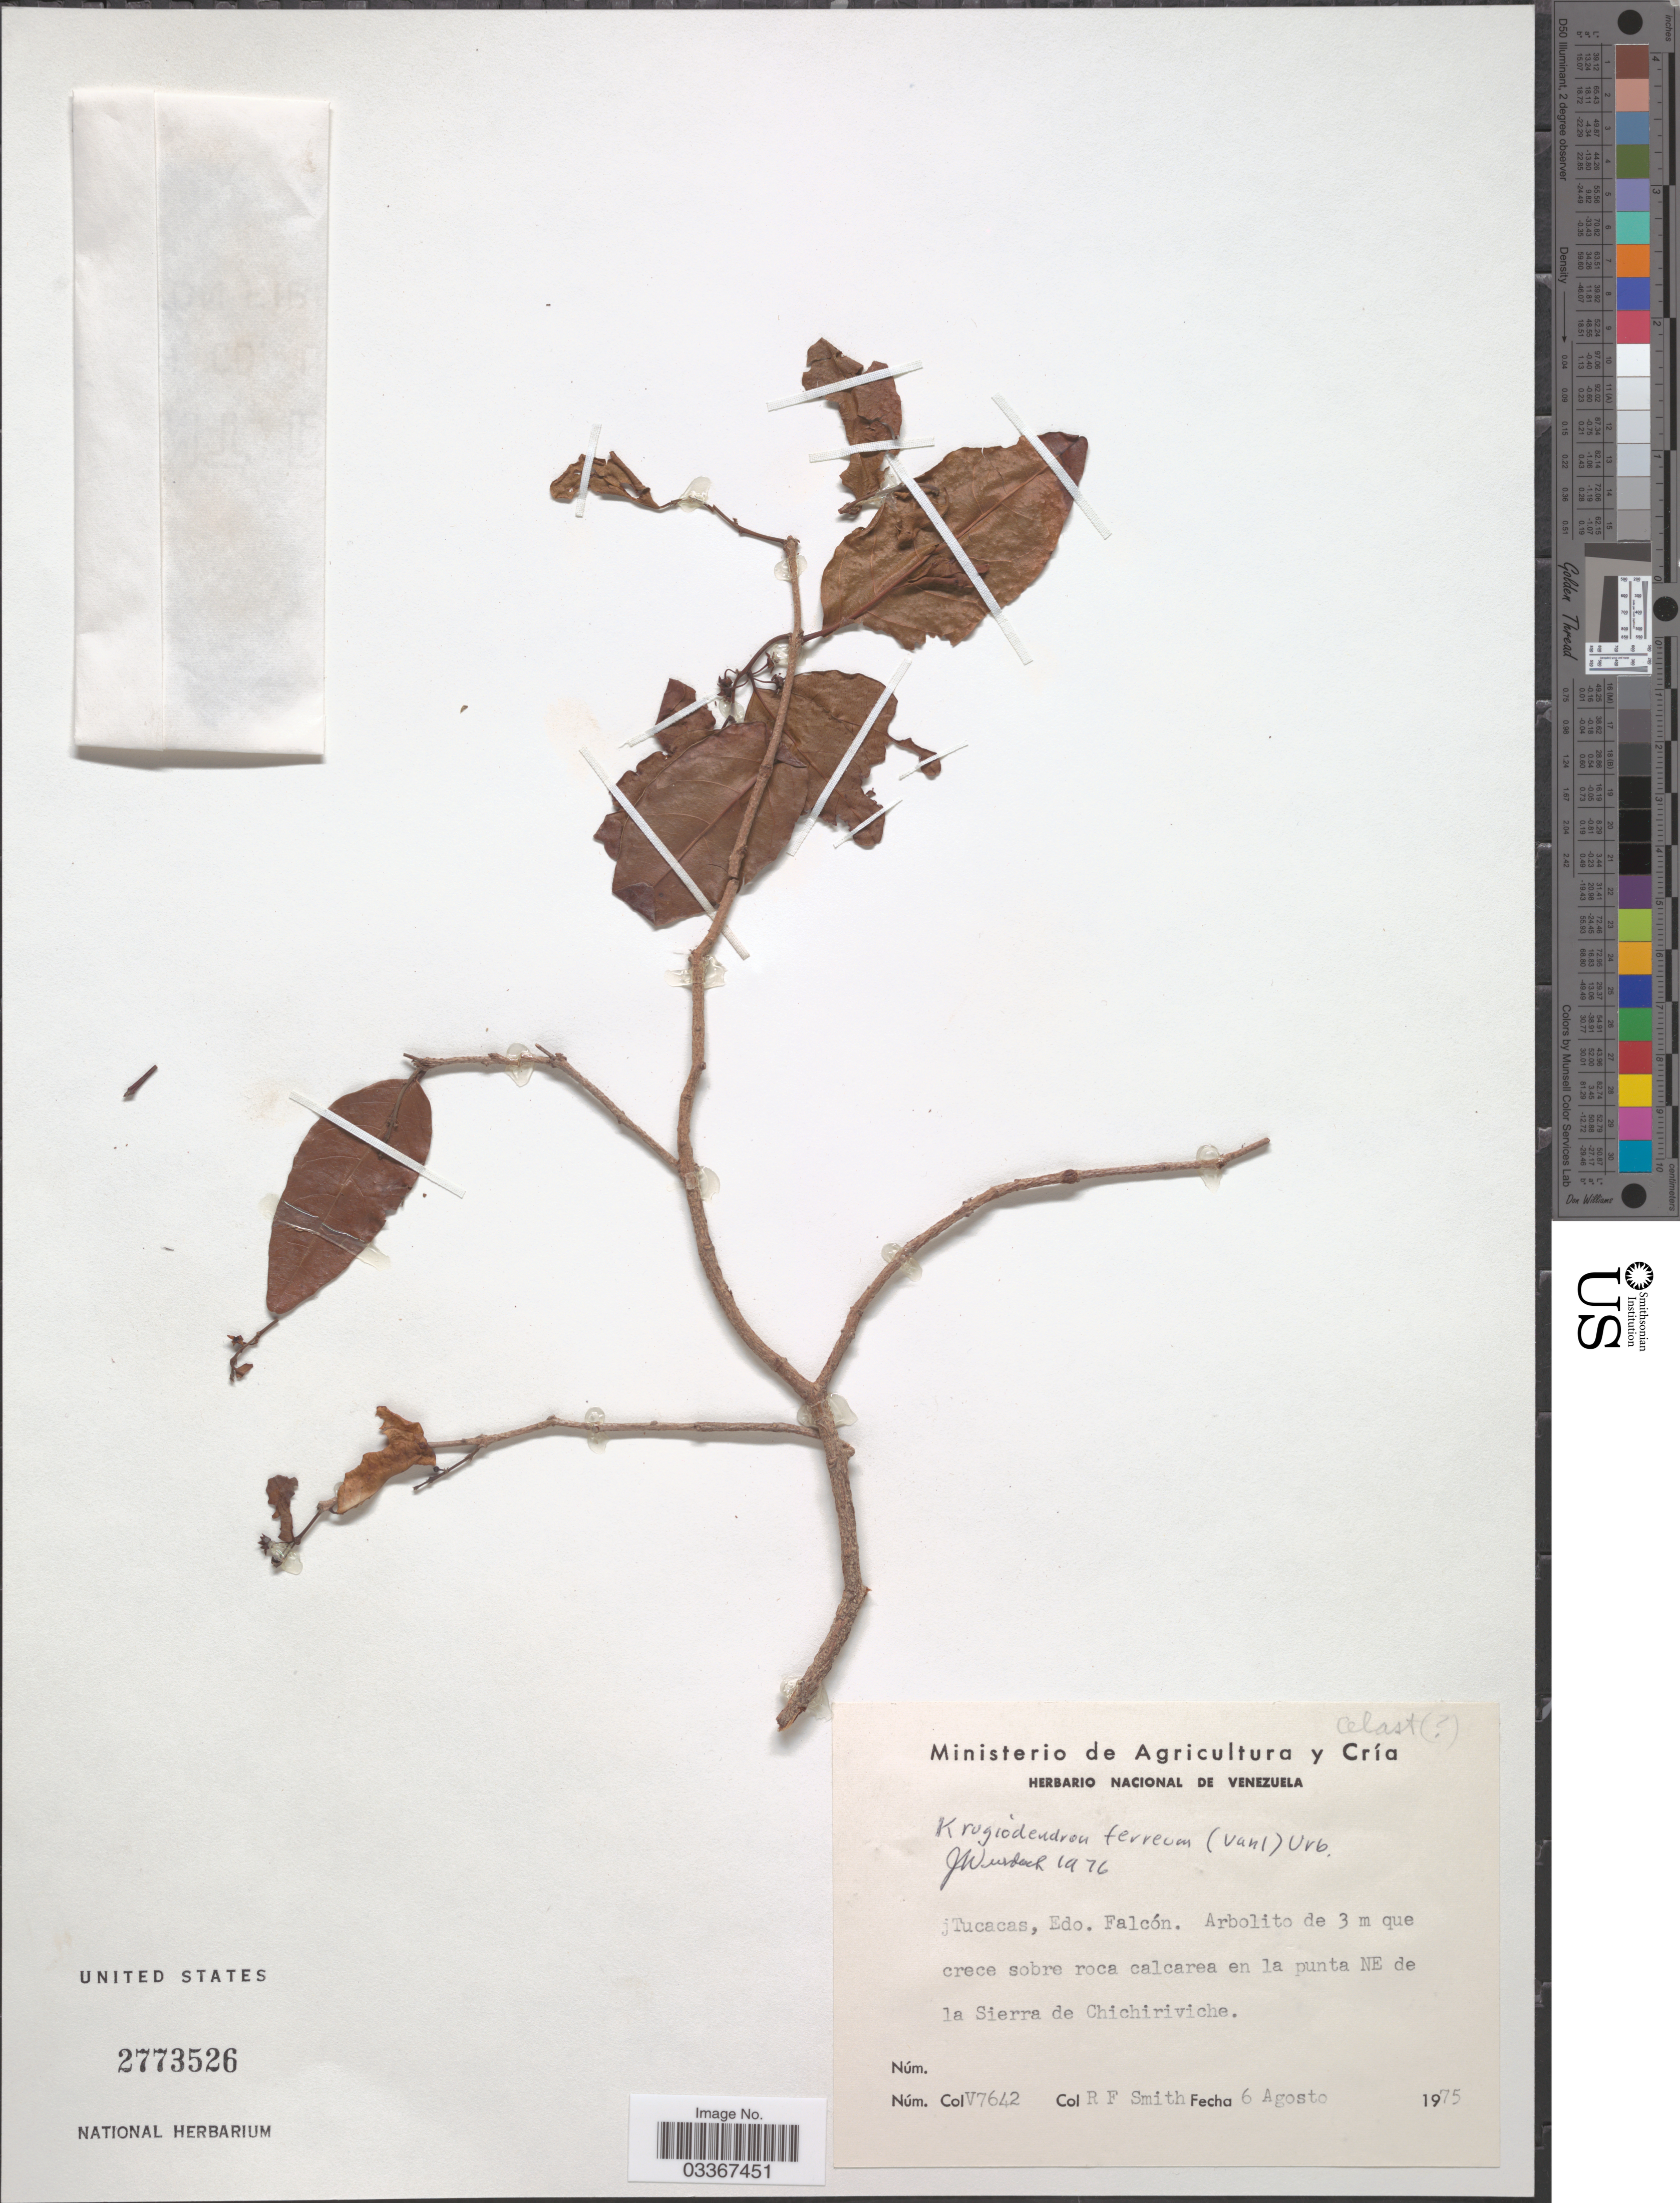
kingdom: Plantae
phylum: Tracheophyta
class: Magnoliopsida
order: Rosales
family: Rhamnaceae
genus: Krugiodendron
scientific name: Krugiodendron ferreum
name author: (Vahl) Urb.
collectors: R. F. Smith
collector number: V7642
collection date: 1975-08-06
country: Venezuela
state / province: Falcón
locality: JTucacas. En la punta NE de la Sierra de Chichiriviche.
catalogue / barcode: US 2773526